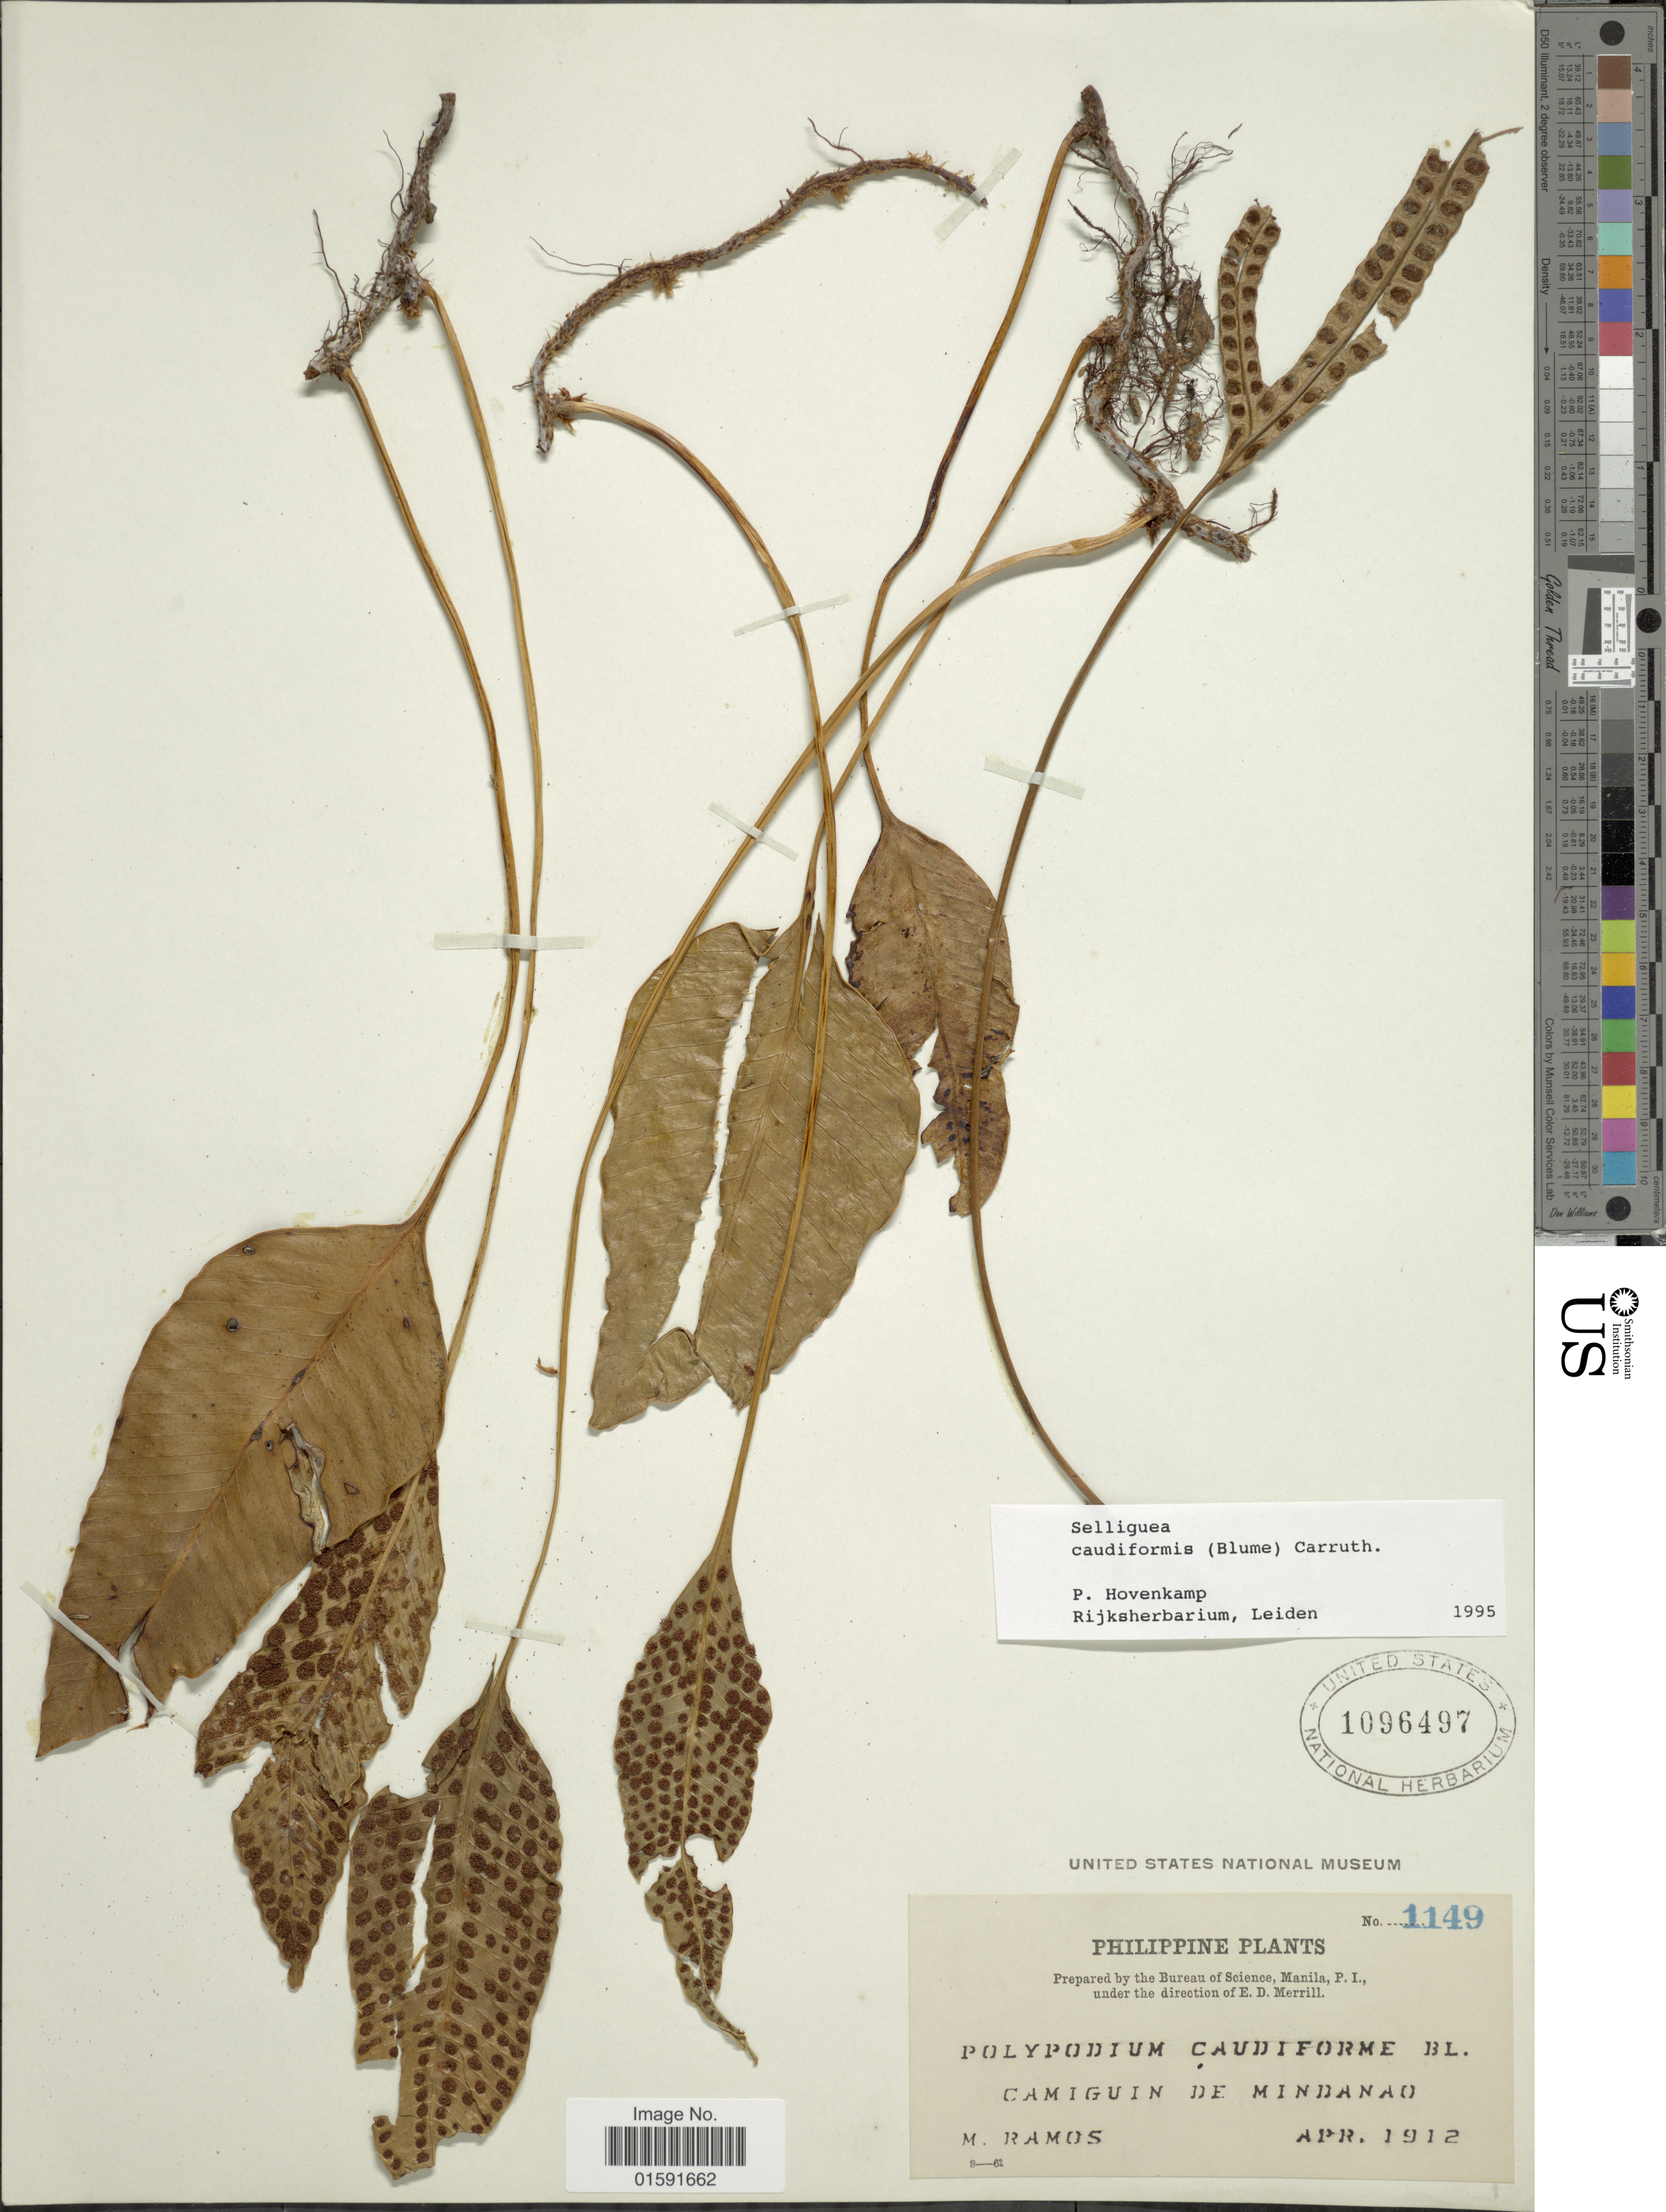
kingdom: Plantae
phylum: Tracheophyta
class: Polypodiopsida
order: Polypodiales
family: Polypodiaceae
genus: Selliguea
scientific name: Selliguea caudiformis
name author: (Blume) J. Sm.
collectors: M. Ramos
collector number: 1149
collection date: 1912-04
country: Philippines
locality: Camiguin de Mindanao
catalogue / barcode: US 1096497